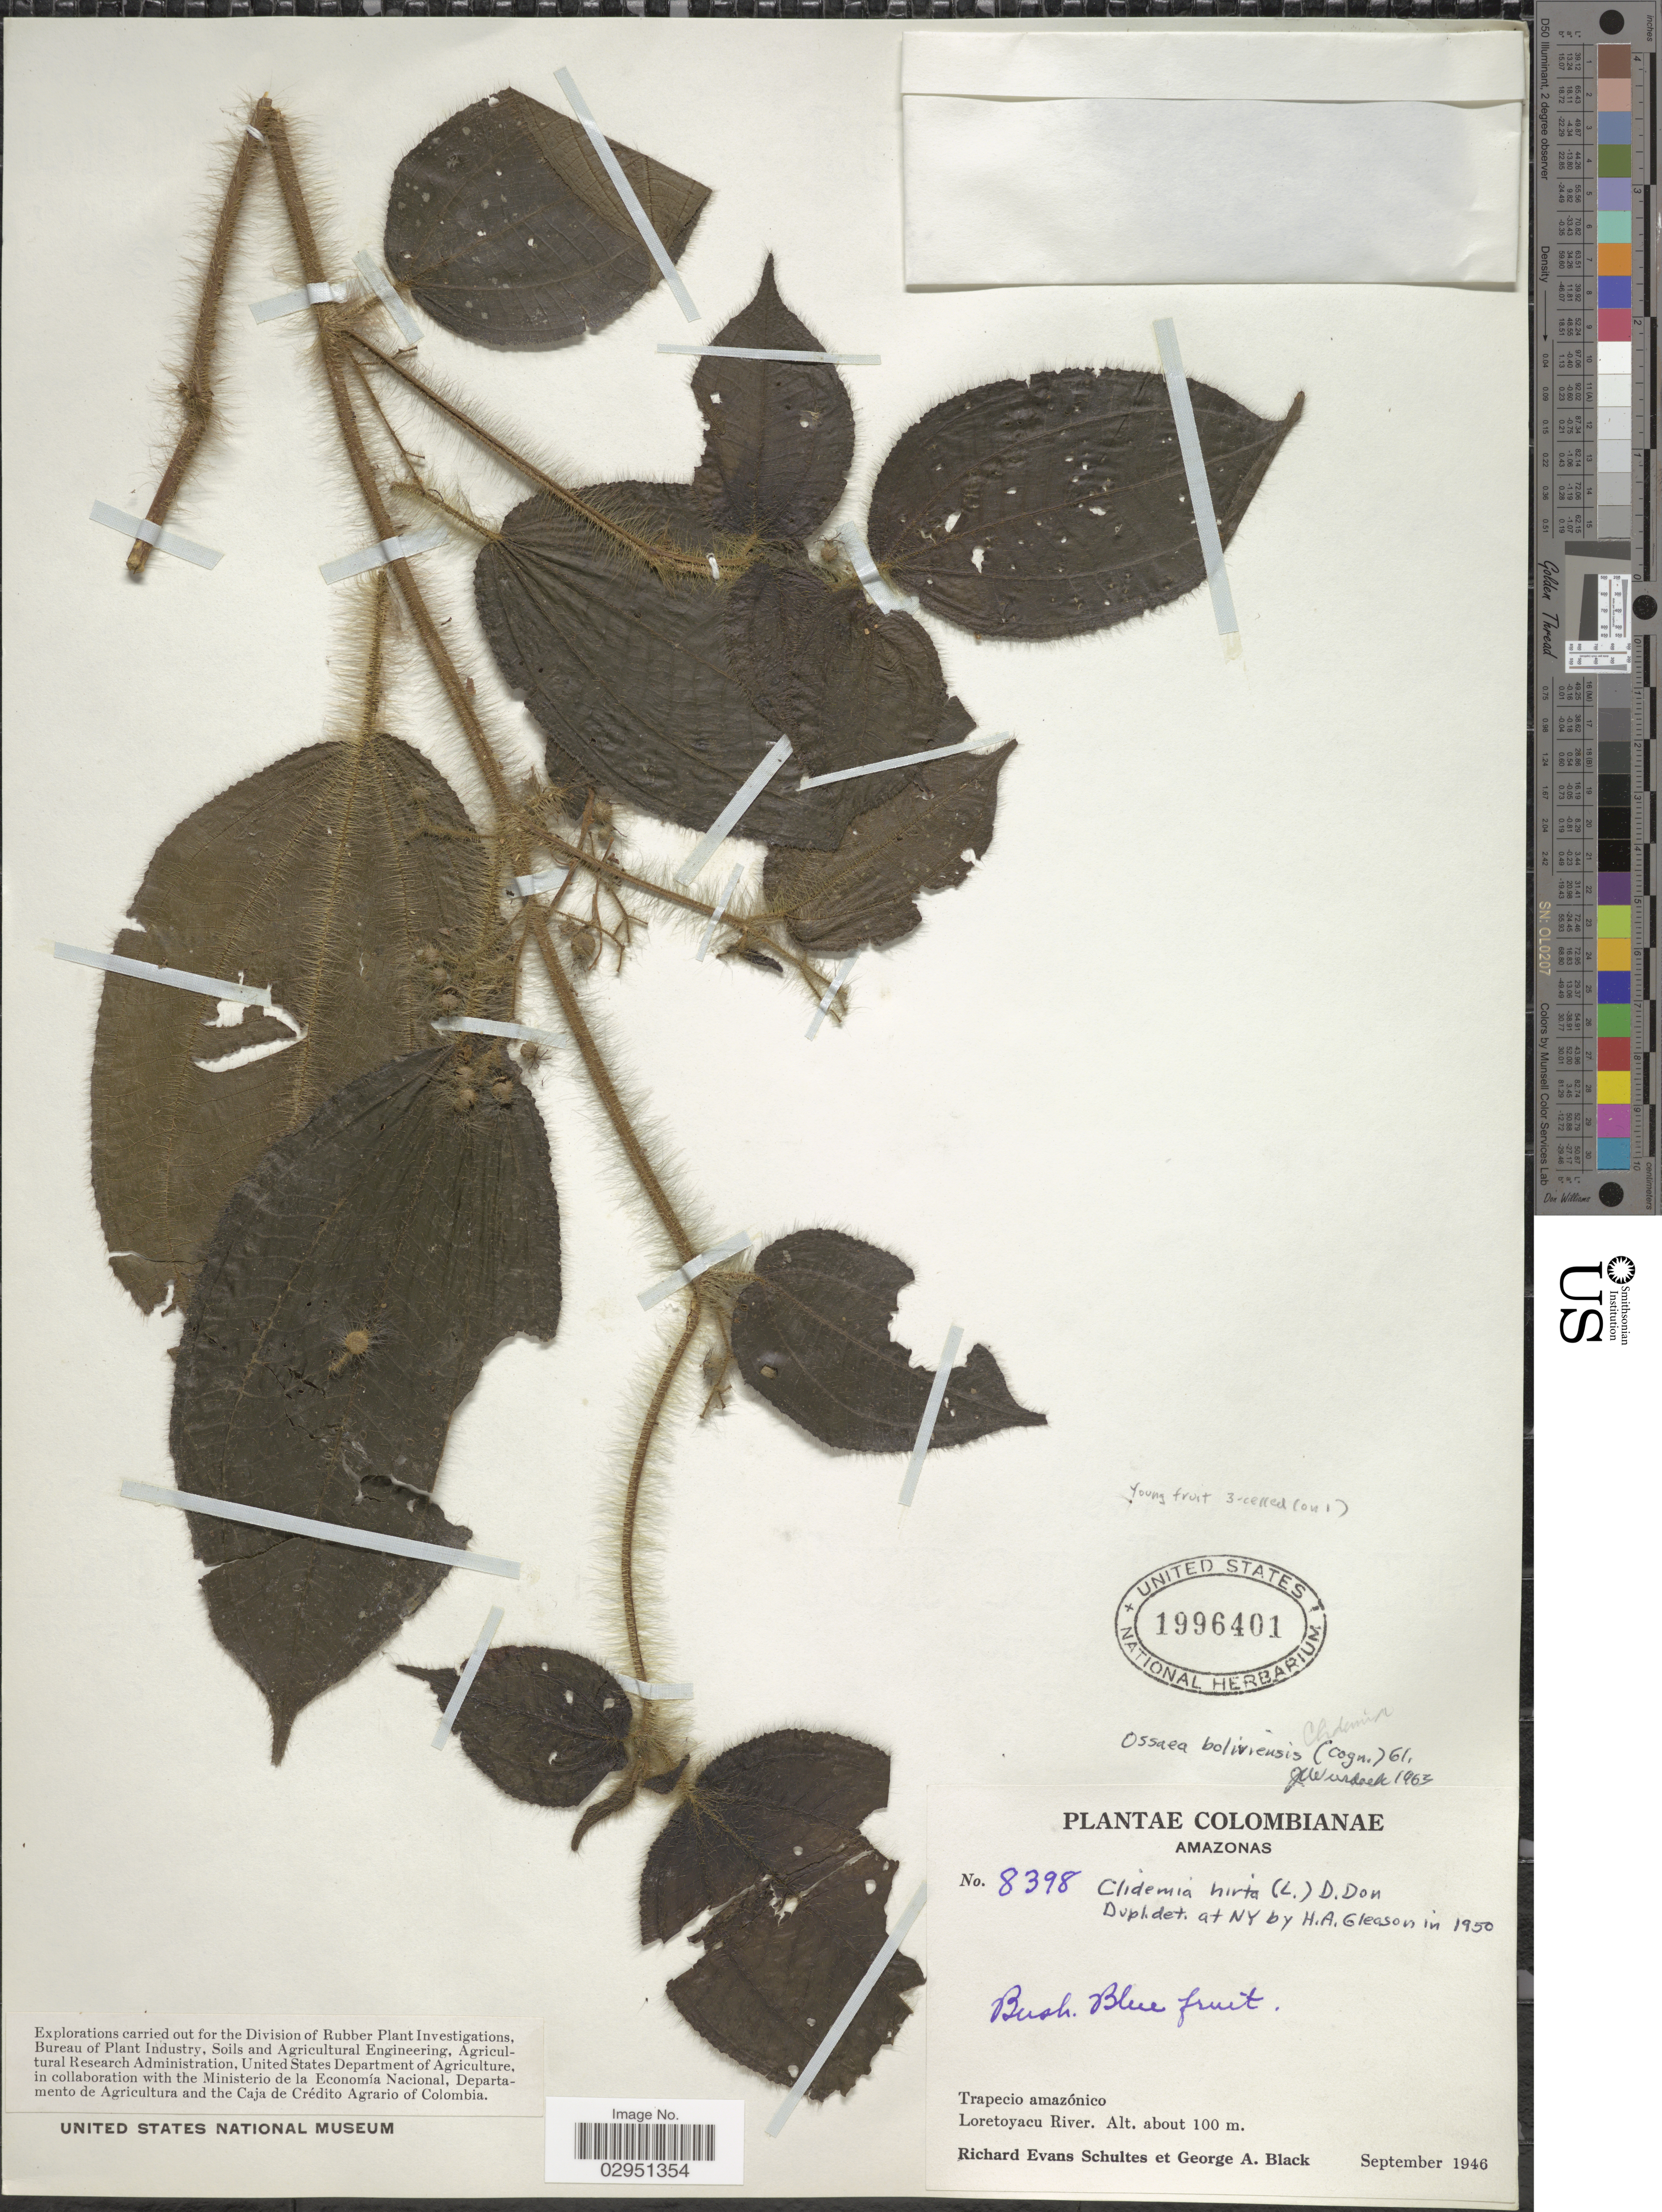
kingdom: Plantae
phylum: Tracheophyta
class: Magnoliopsida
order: Myrtales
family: Melastomataceae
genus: Ossaea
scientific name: Ossaea boliviensis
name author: (Cogn.) Gleason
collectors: R. E. Schultes & G. A. Black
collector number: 8398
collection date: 1946-09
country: Colombia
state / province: Amazônas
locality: Trapecio amazónico, Loretoyacu River.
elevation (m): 100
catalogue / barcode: US 1996401